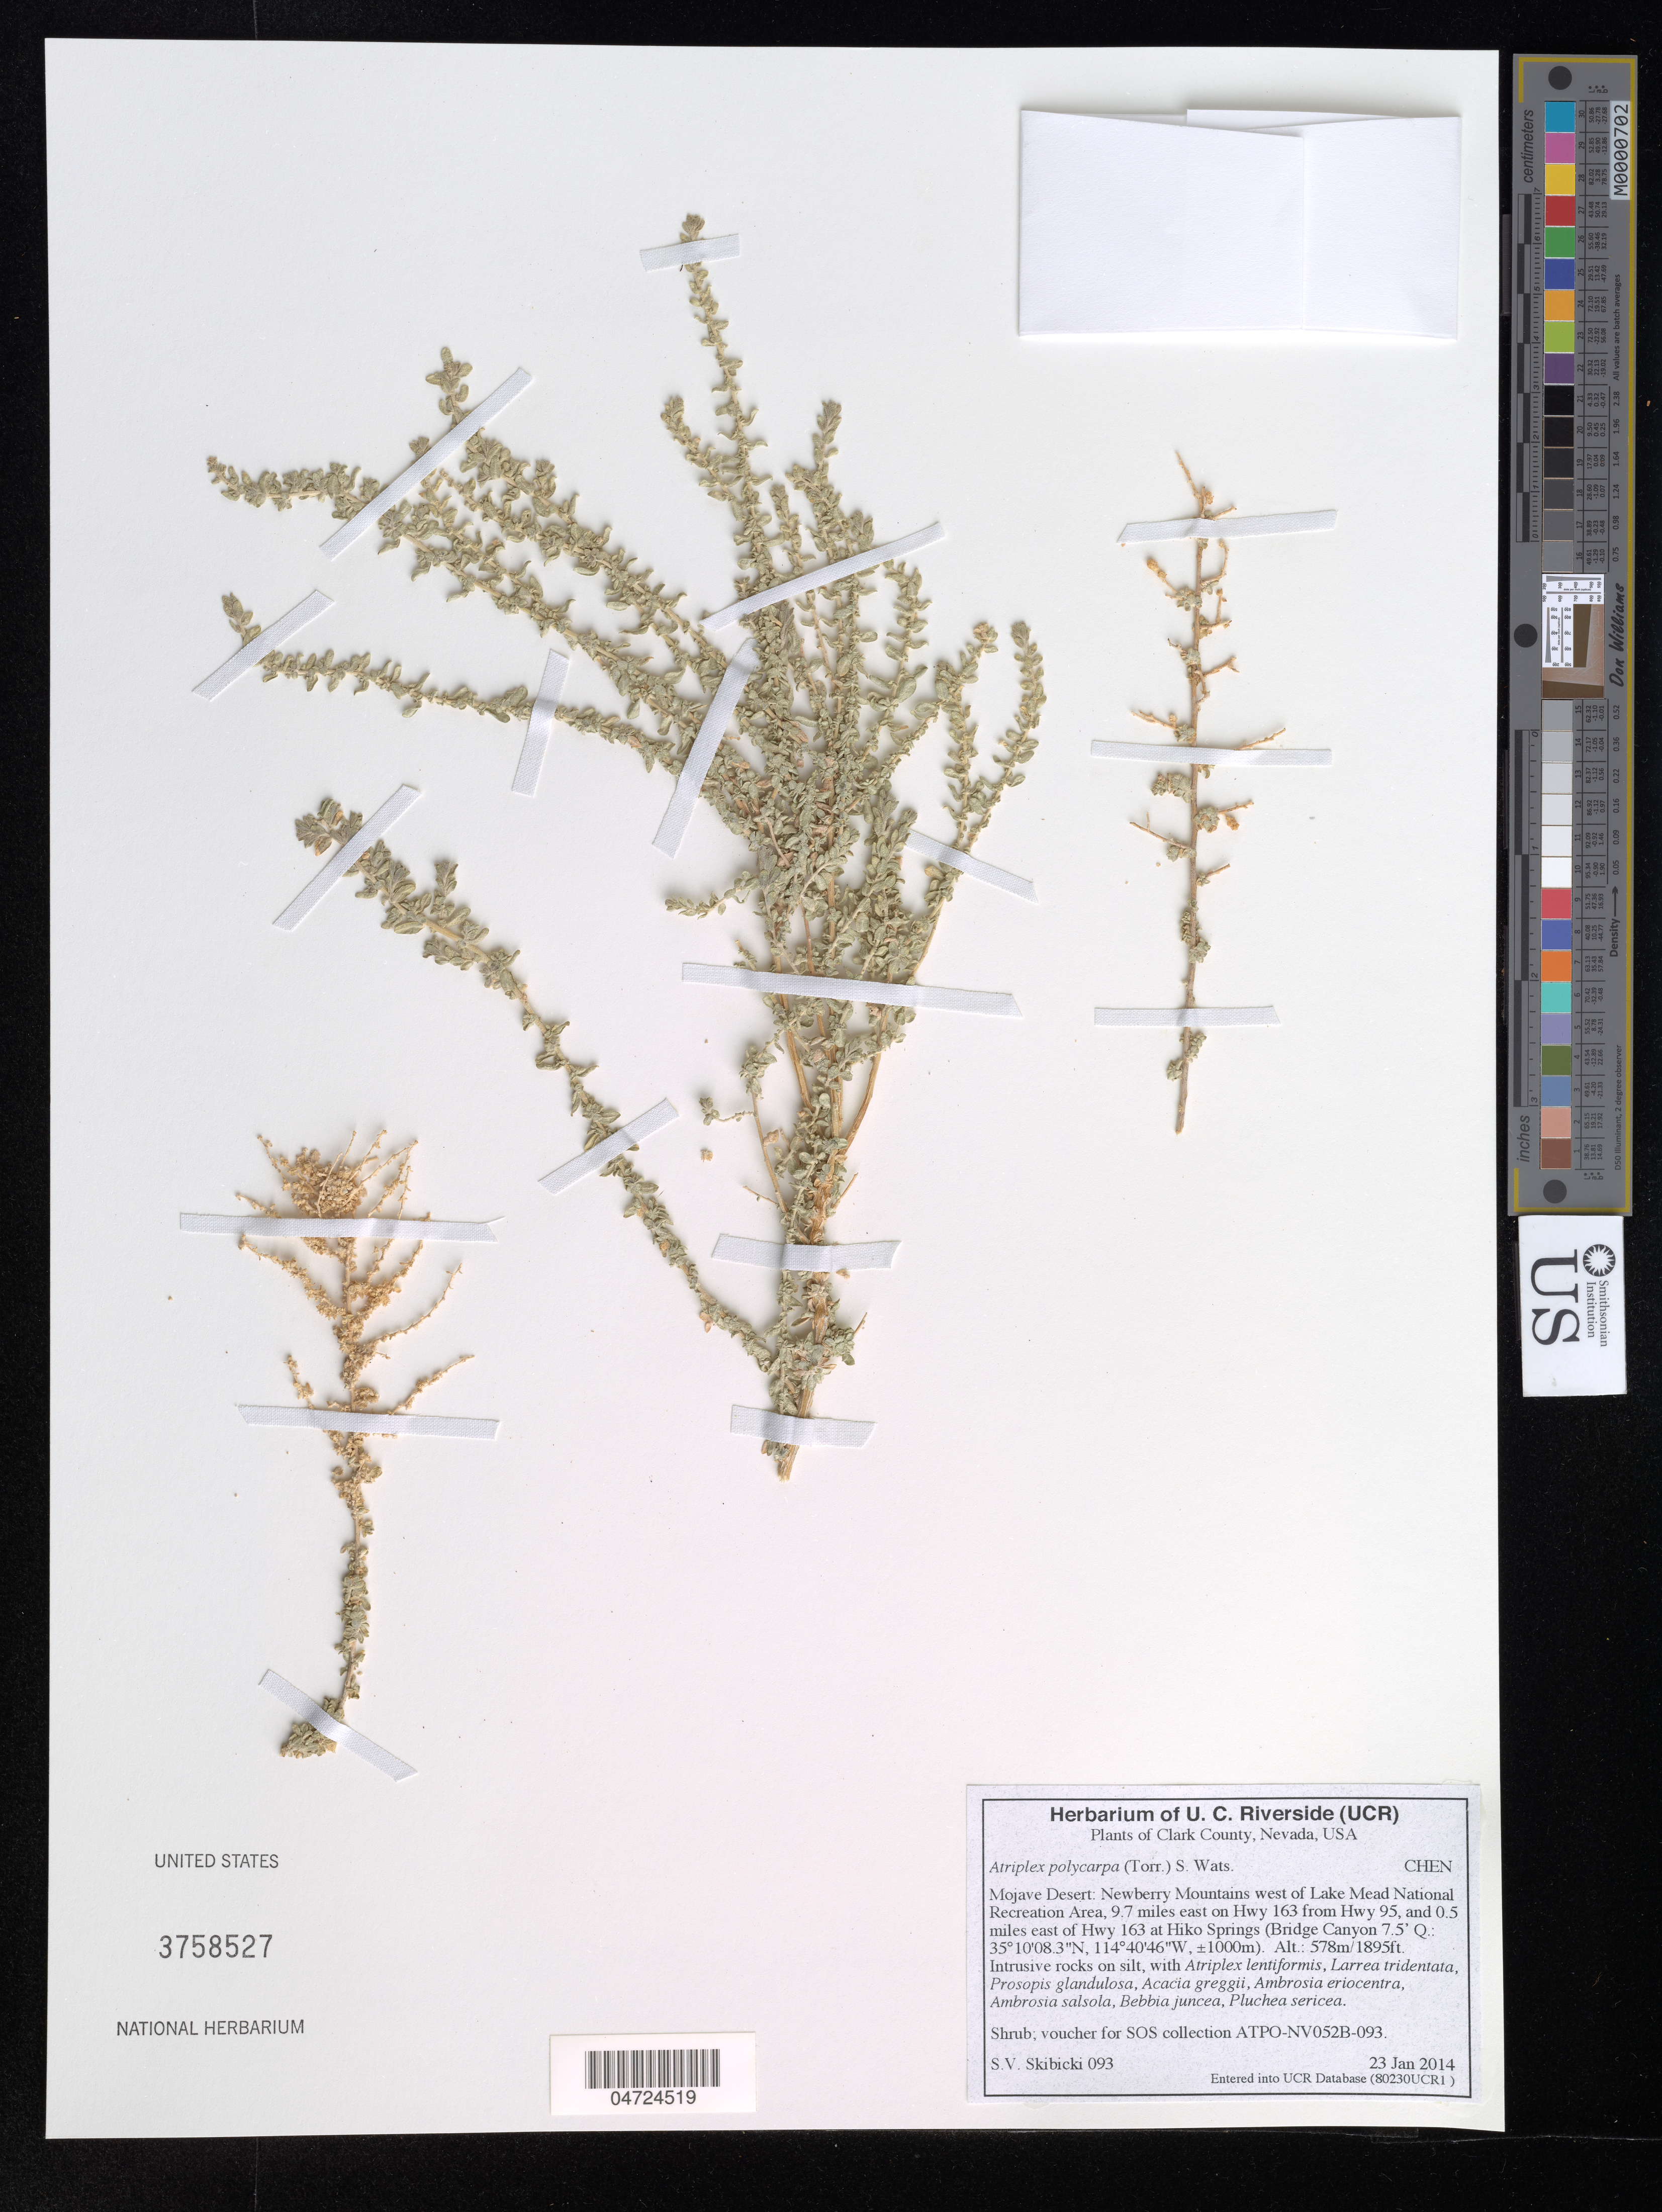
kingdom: Plantae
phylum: Tracheophyta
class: Magnoliopsida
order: Caryophyllales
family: Amaranthaceae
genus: Atriplex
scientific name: Atriplex polycarpa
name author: (Torr.) S. Watson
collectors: S. Skibicki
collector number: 093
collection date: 2014-01-23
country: United States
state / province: Nevada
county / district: Clark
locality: Clark County: Mojave Desert: Newberry Mountains west of Lake Mead National Recreation Area, 9.7 miles east on Hwy 163 from Hwy 95, and 0.5 miles east of Hwy 163 at Hiko Springs (Bridge Canyon 7.5' Q.).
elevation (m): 578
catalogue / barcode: US 3758527